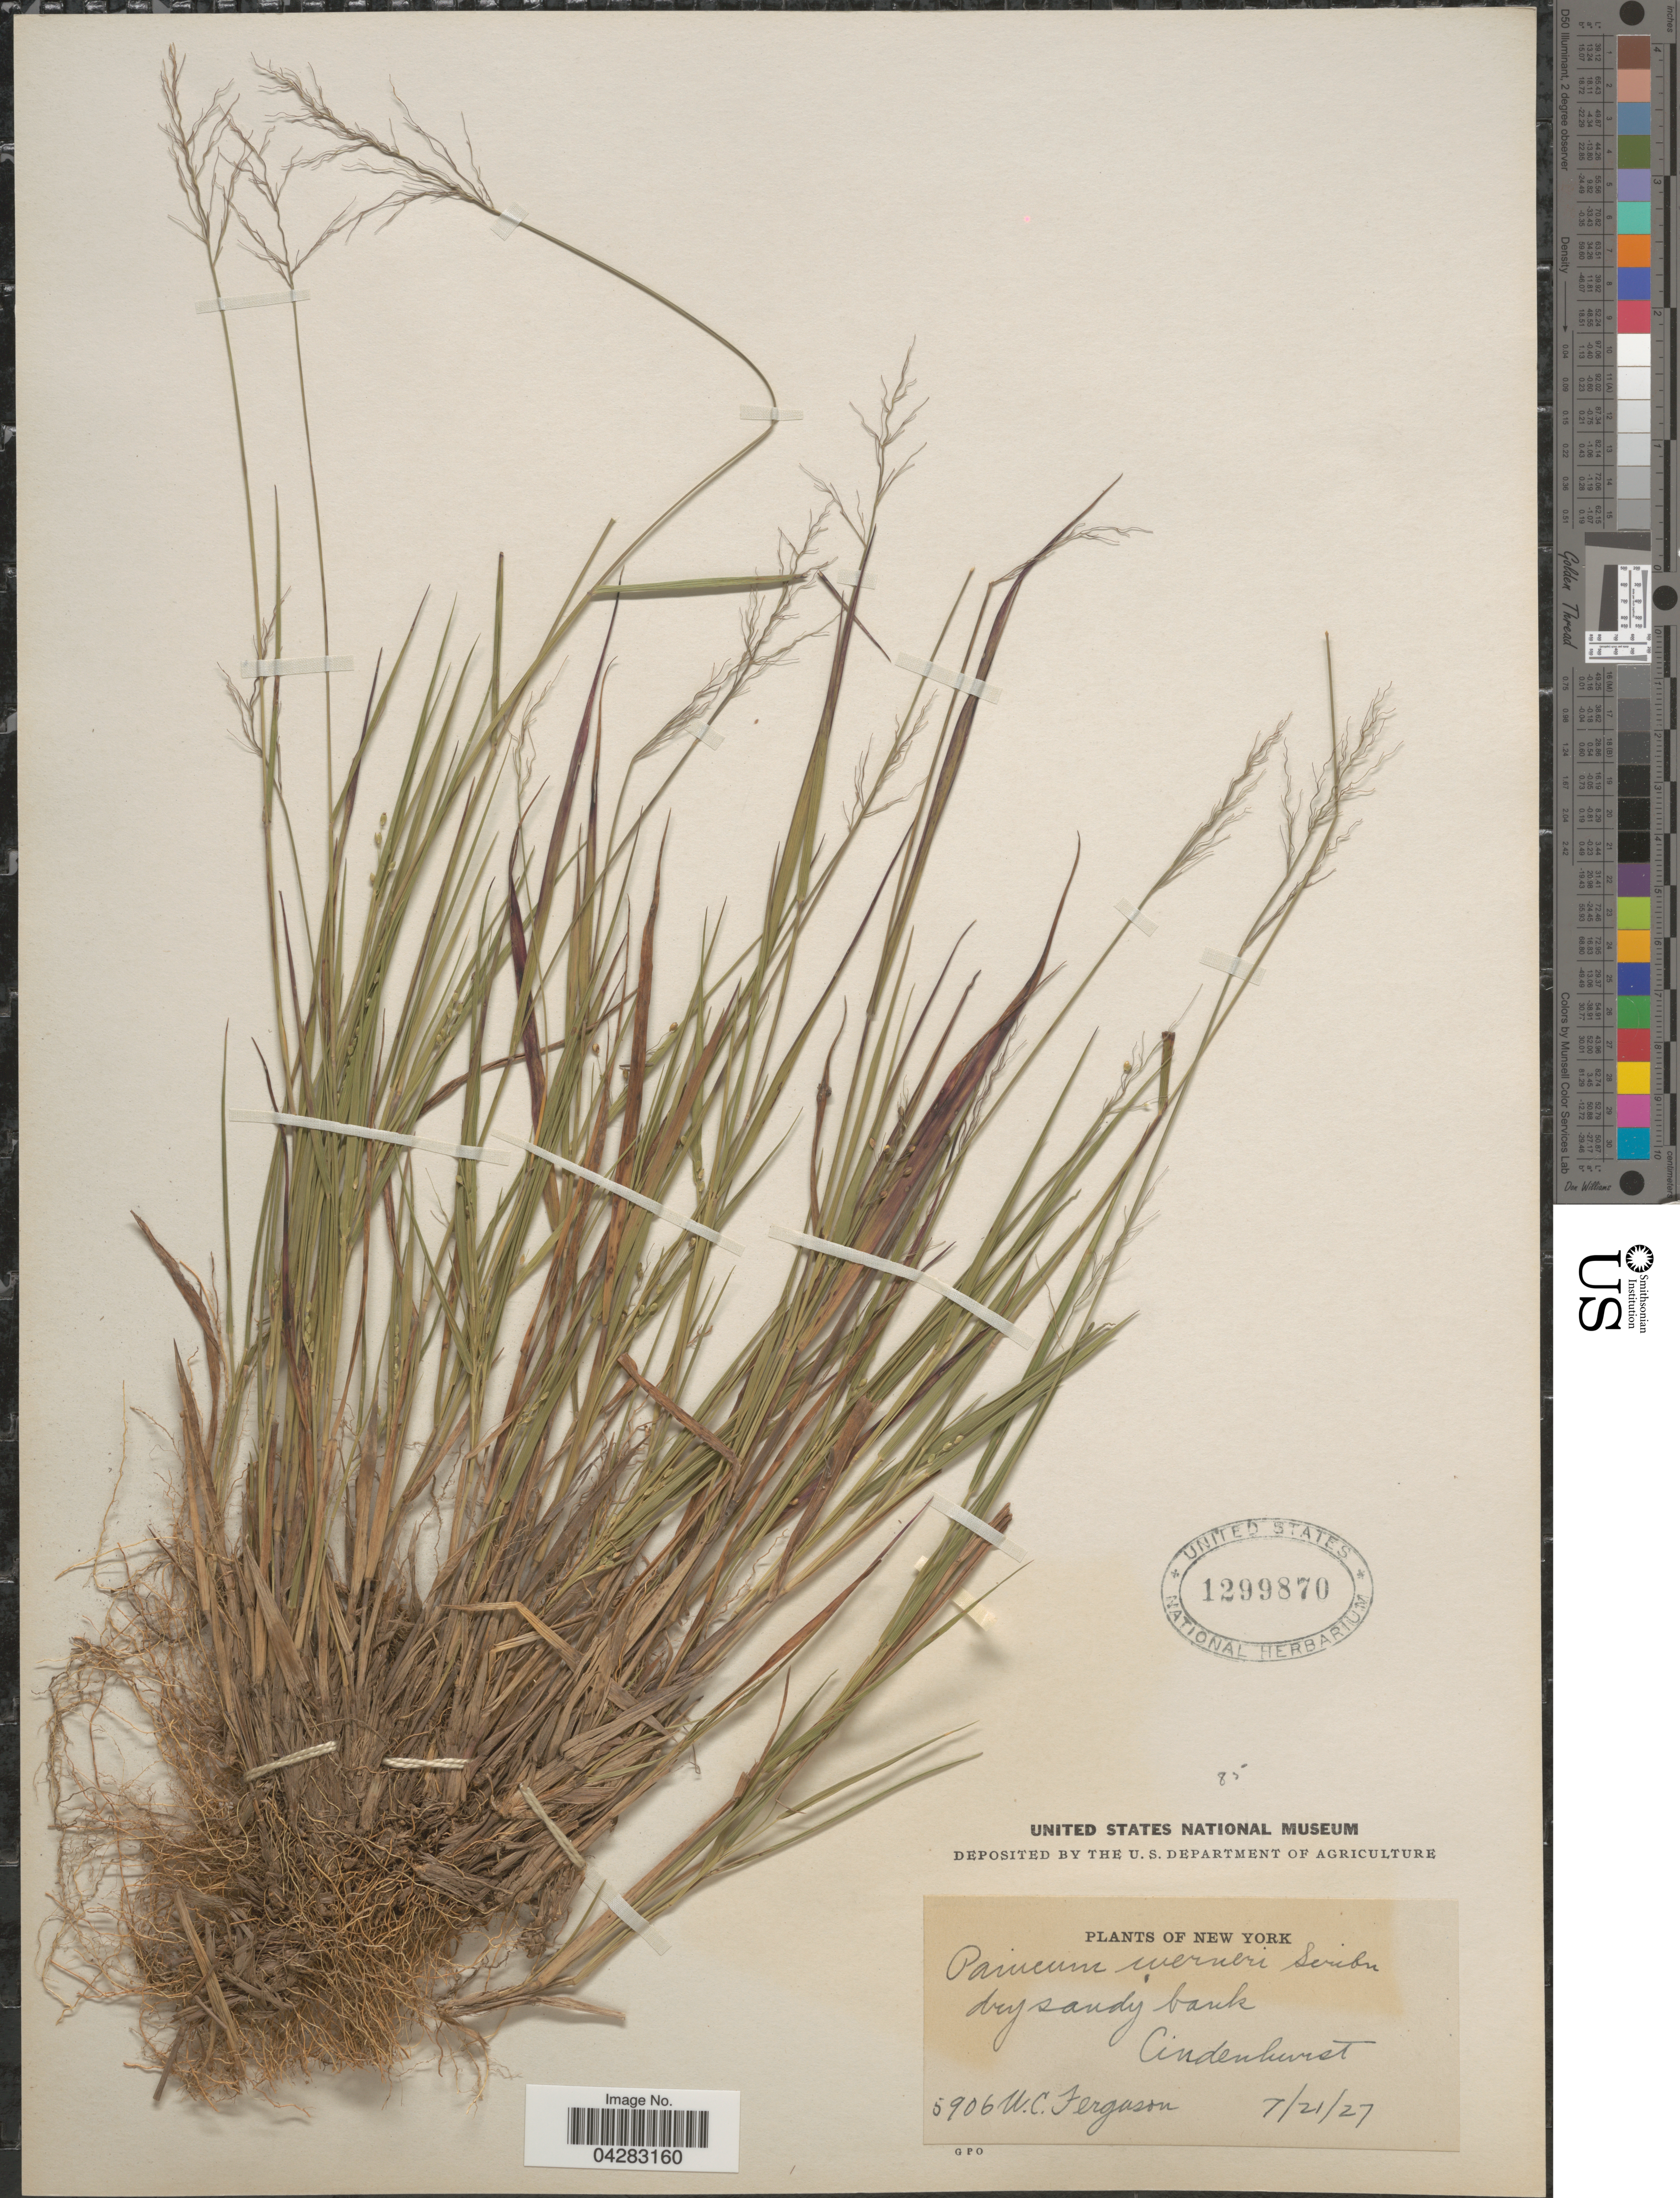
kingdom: Plantae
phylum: Tracheophyta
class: Liliopsida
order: Poales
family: Poaceae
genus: Dichanthelium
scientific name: Dichanthelium linearifolium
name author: (Scribn.) Gould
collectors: W. Ferguson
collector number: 5906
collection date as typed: Transcribed d/m/y: 21/7/27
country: United States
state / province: New York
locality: Dry sandy bank. Lindenhurst.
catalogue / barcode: US 1299870